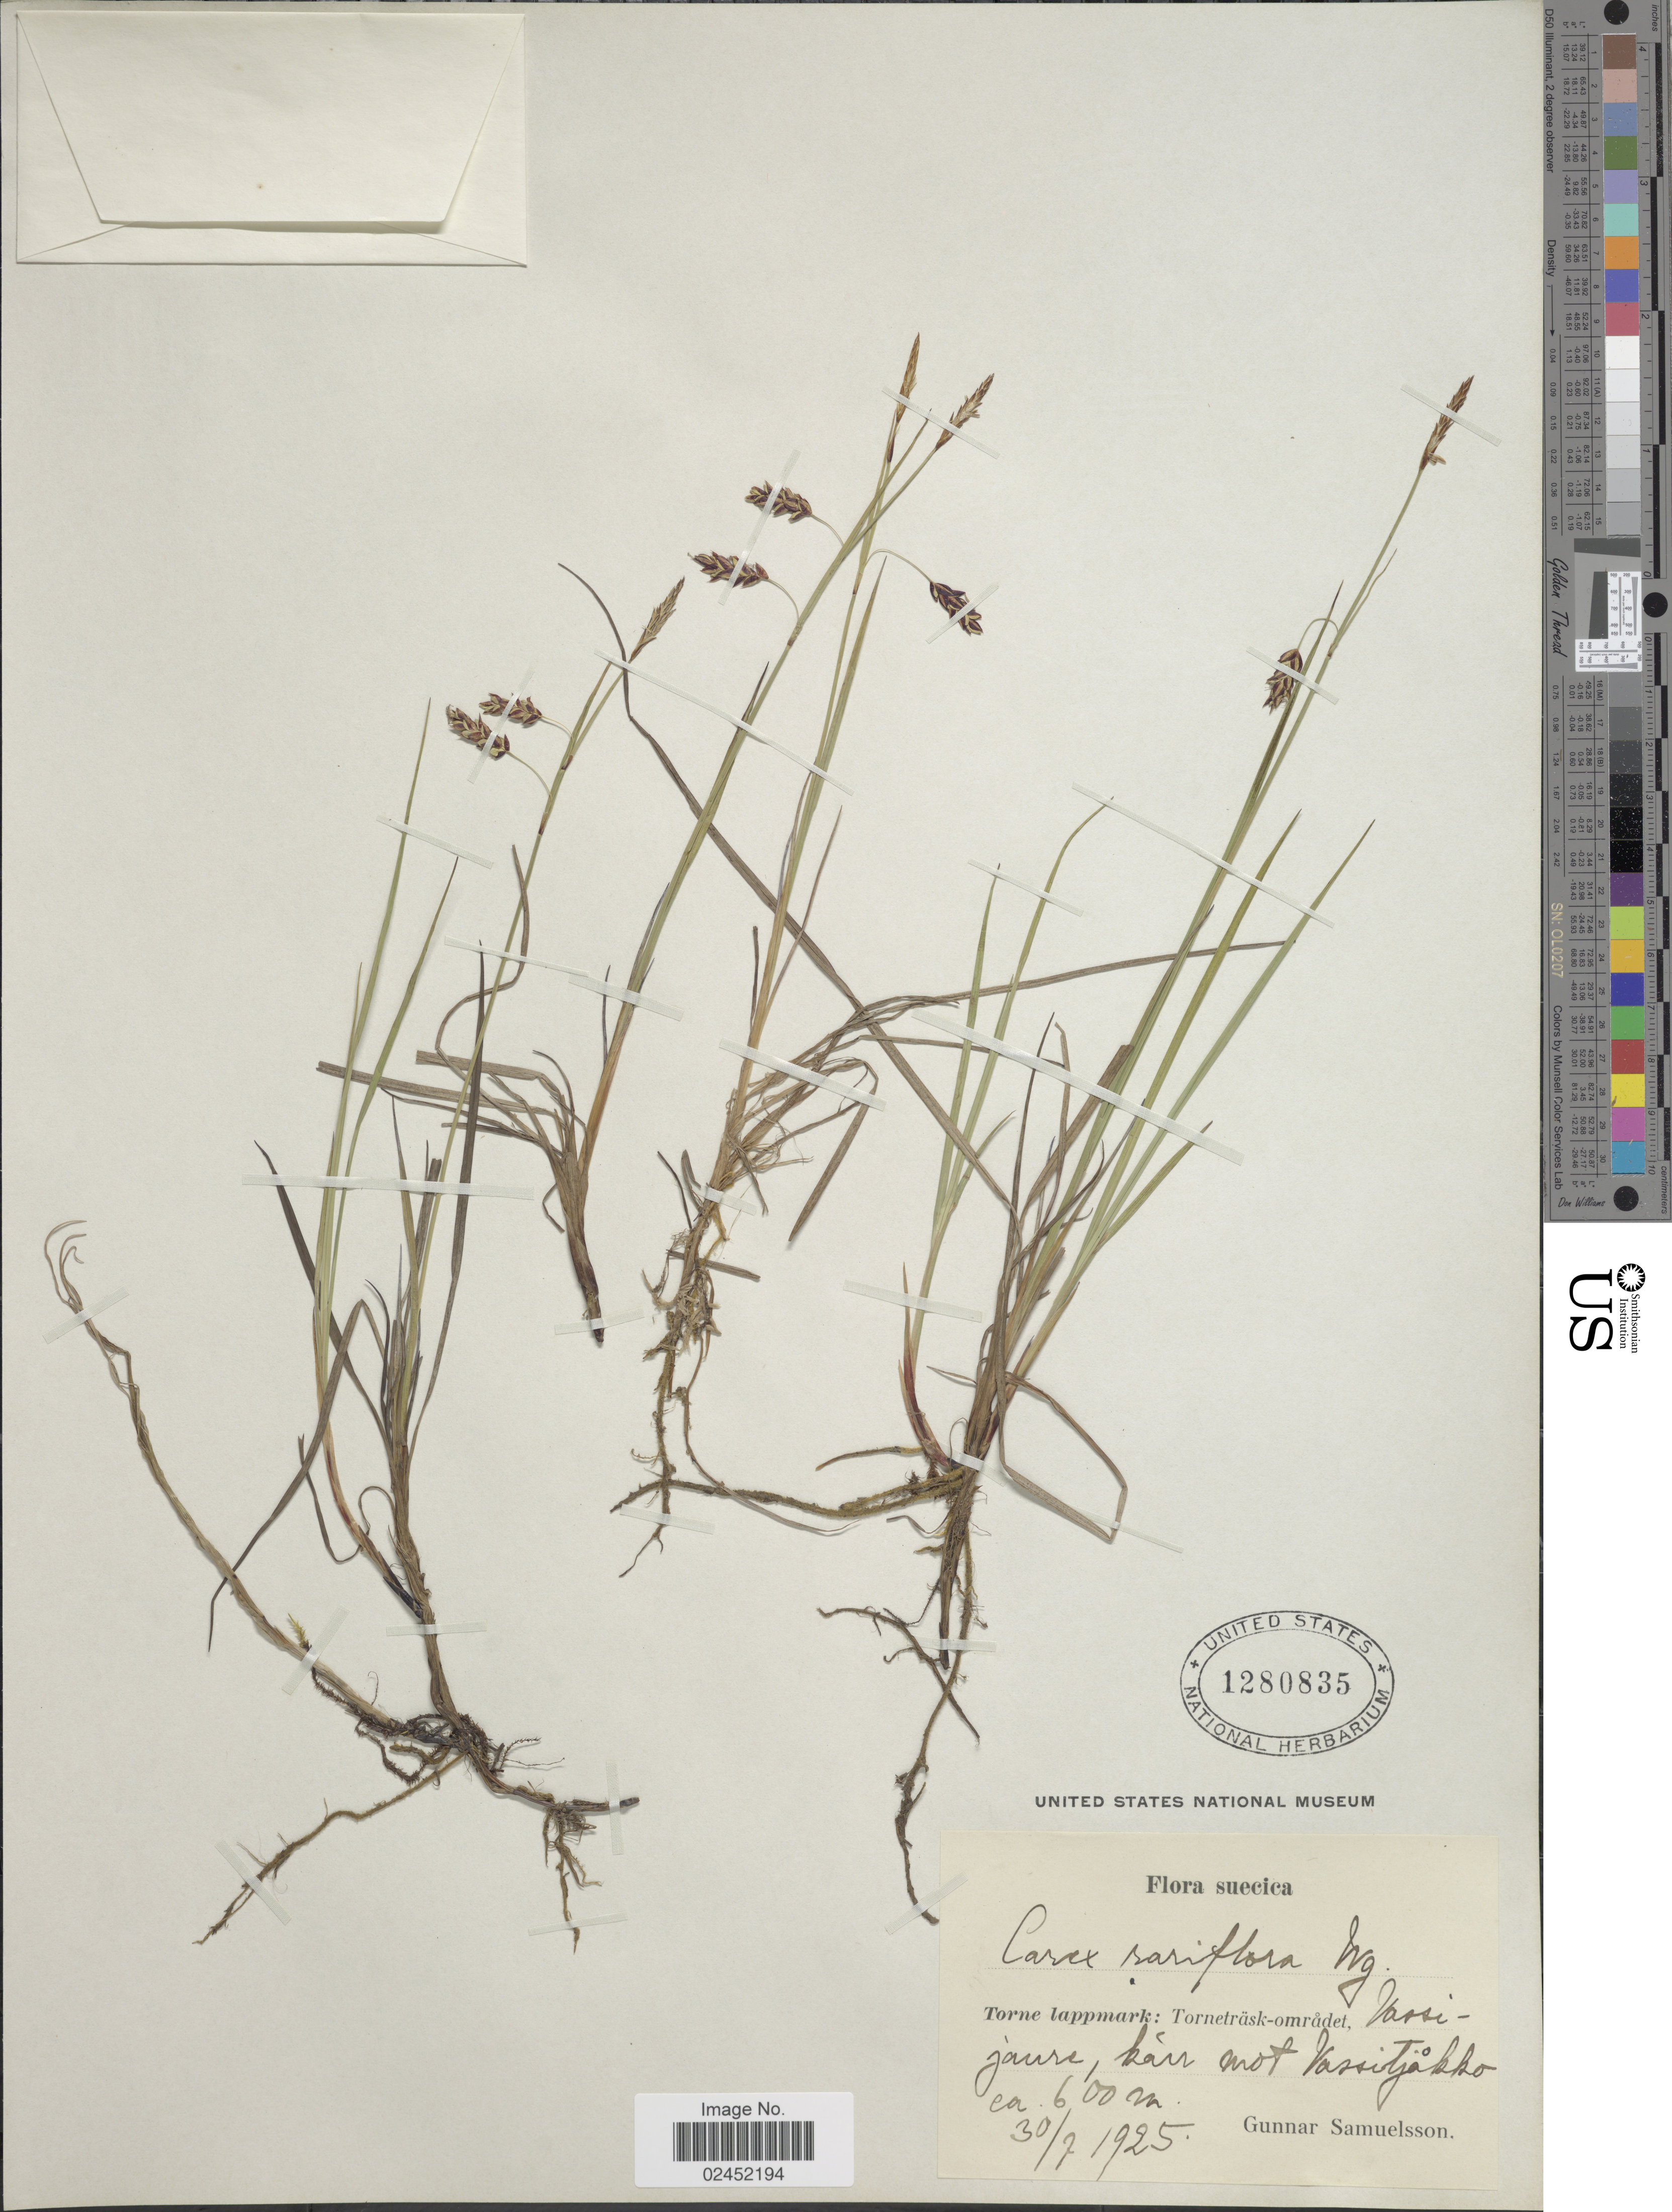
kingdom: Plantae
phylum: Tracheophyta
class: Liliopsida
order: Poales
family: Cyperaceae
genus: Carex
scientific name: Carex rariflora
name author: (Wahlenb.) Sm.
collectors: G. Samuelsson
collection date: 1925-07-30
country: Sweden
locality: Torne Lappmark: Tornetrask-omradet, Vassijaure, kau mot Vassitjakko. [interpreted]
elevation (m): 600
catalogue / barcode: US 1280835